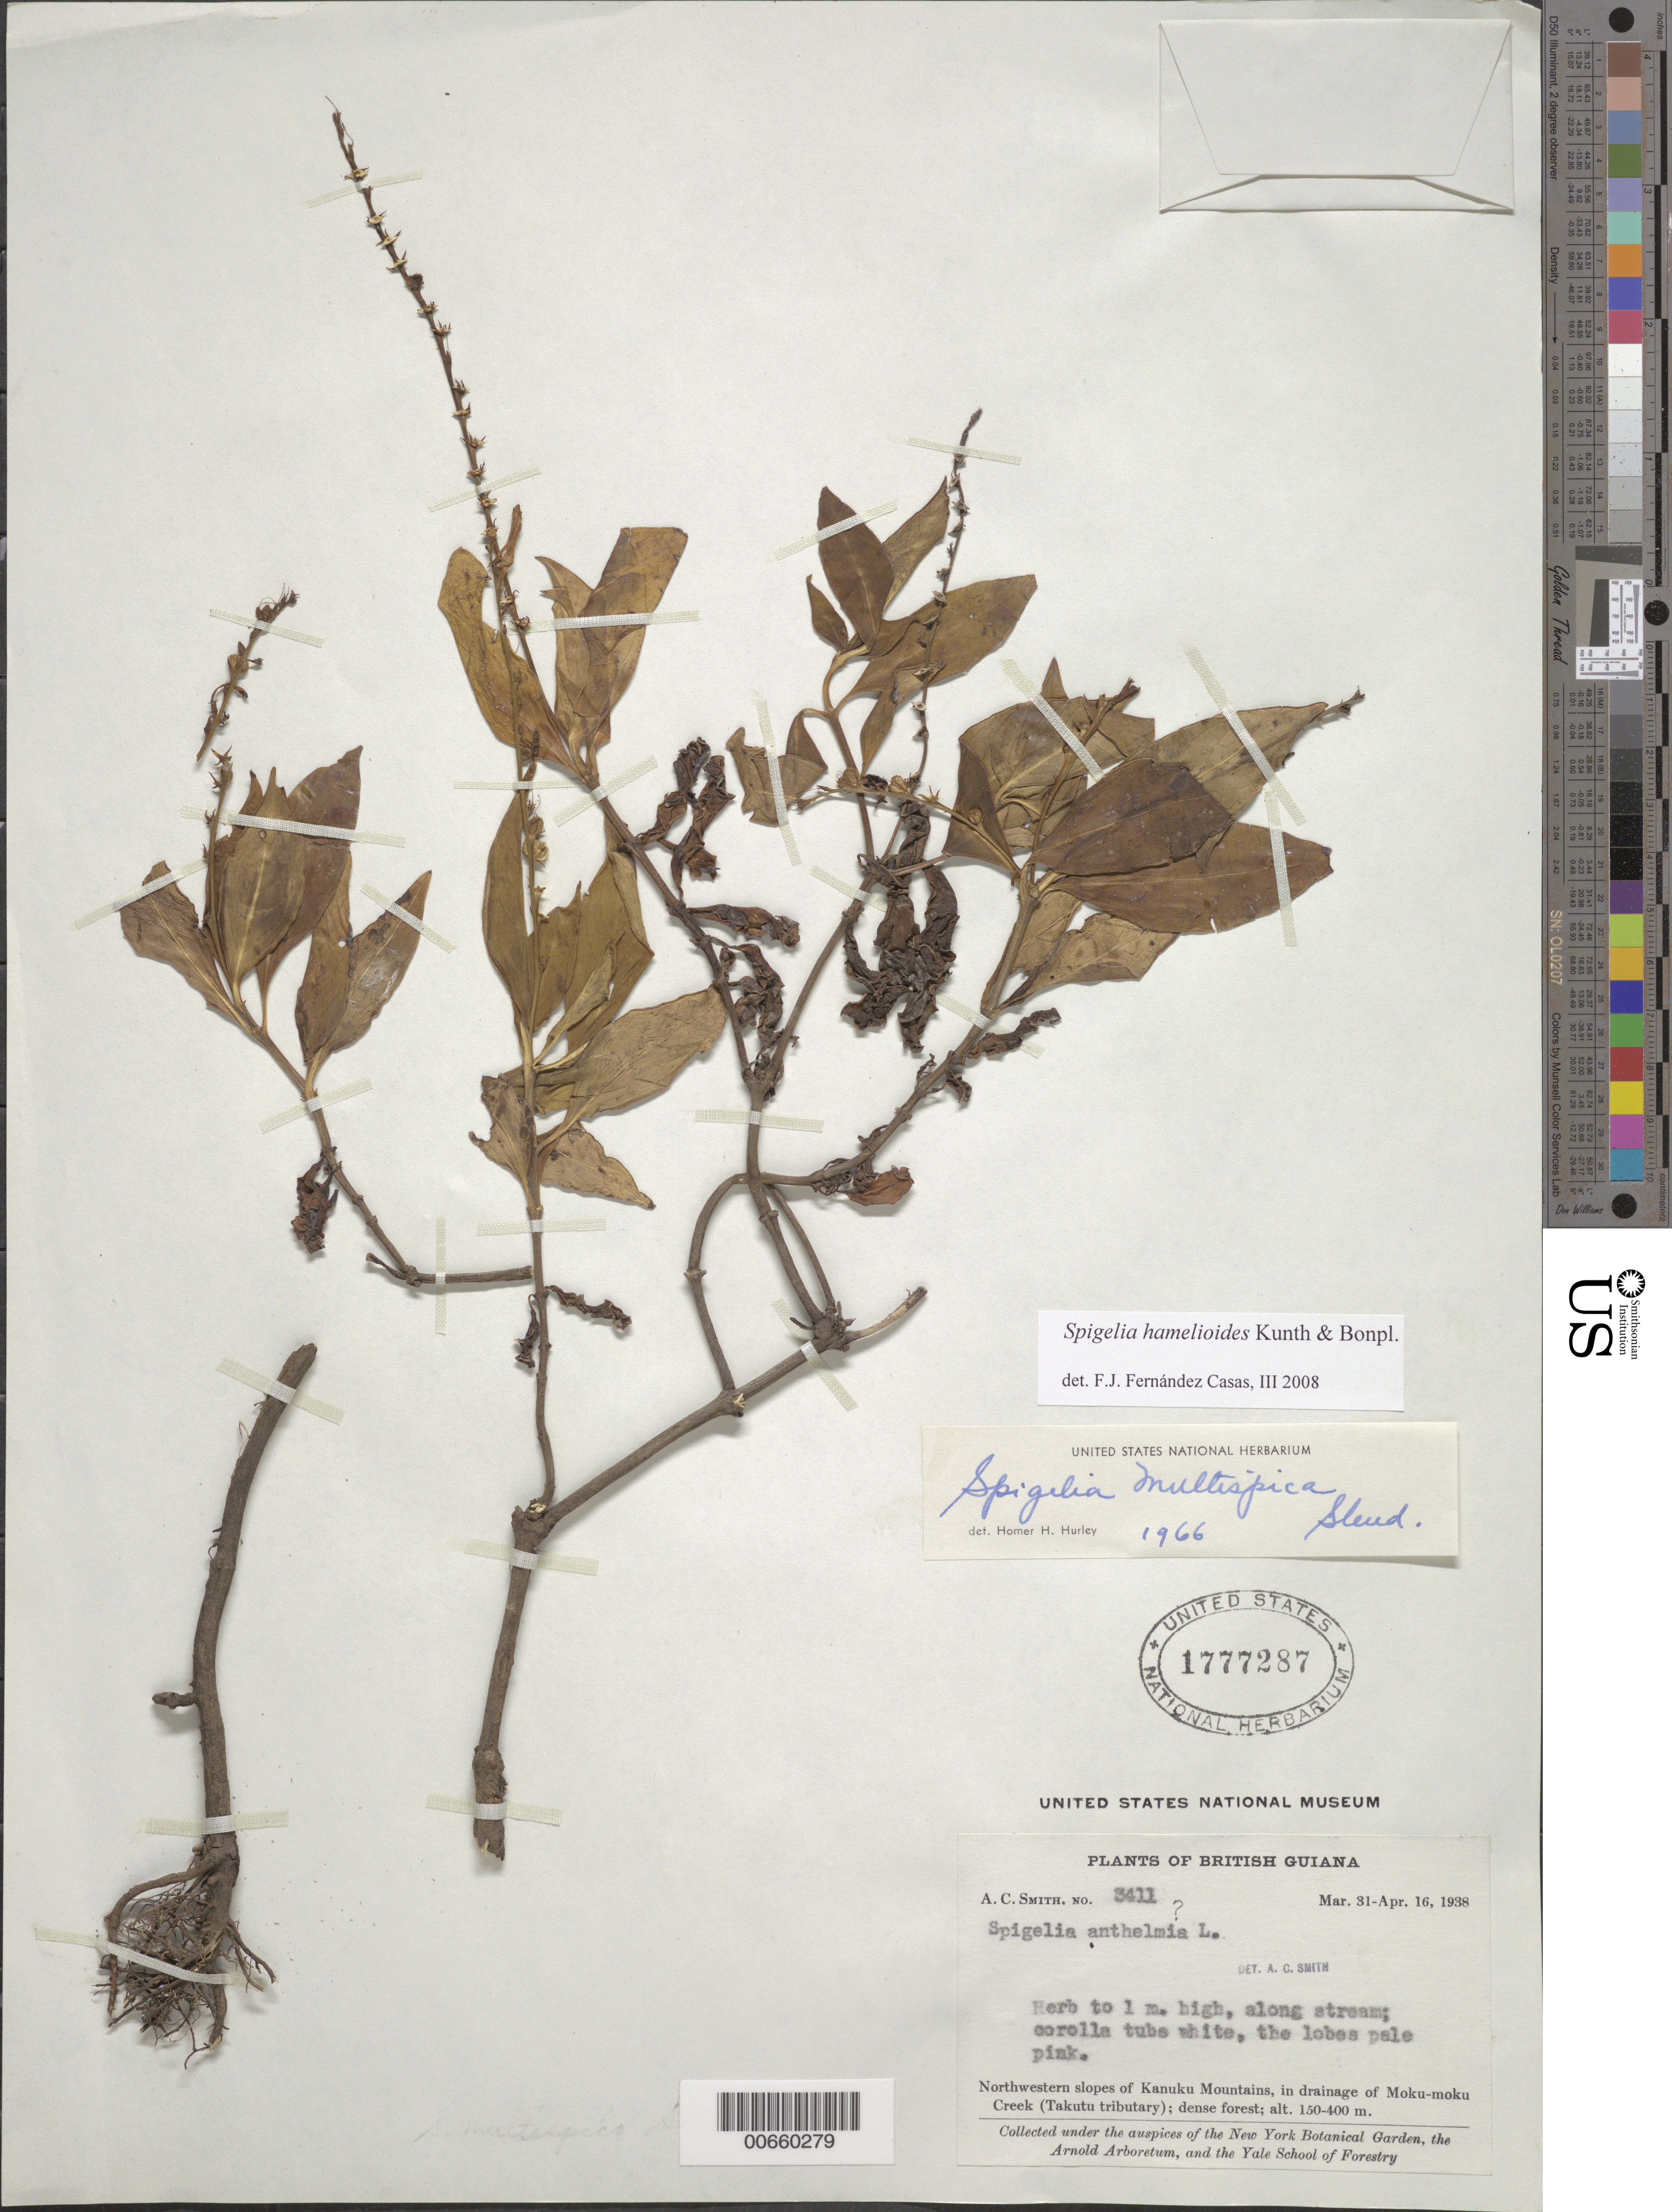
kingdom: Plantae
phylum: Tracheophyta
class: Magnoliopsida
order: Gentianales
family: Loganiaceae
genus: Spigelia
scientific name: Spigelia hamelioides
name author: Kunth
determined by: Fernández Casas, F. J.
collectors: A. C. Smith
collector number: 3411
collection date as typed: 31-Mar-38 to 16-Apr-38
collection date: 1938-03-31/1938-04-16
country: Guyana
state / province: U. Takutu-U. Essequibo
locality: Kanuku Mts., NW slopes, in drainage of Moku-moku Creek (Takutu tributary)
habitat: Dense forest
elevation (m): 150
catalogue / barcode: US 1777287